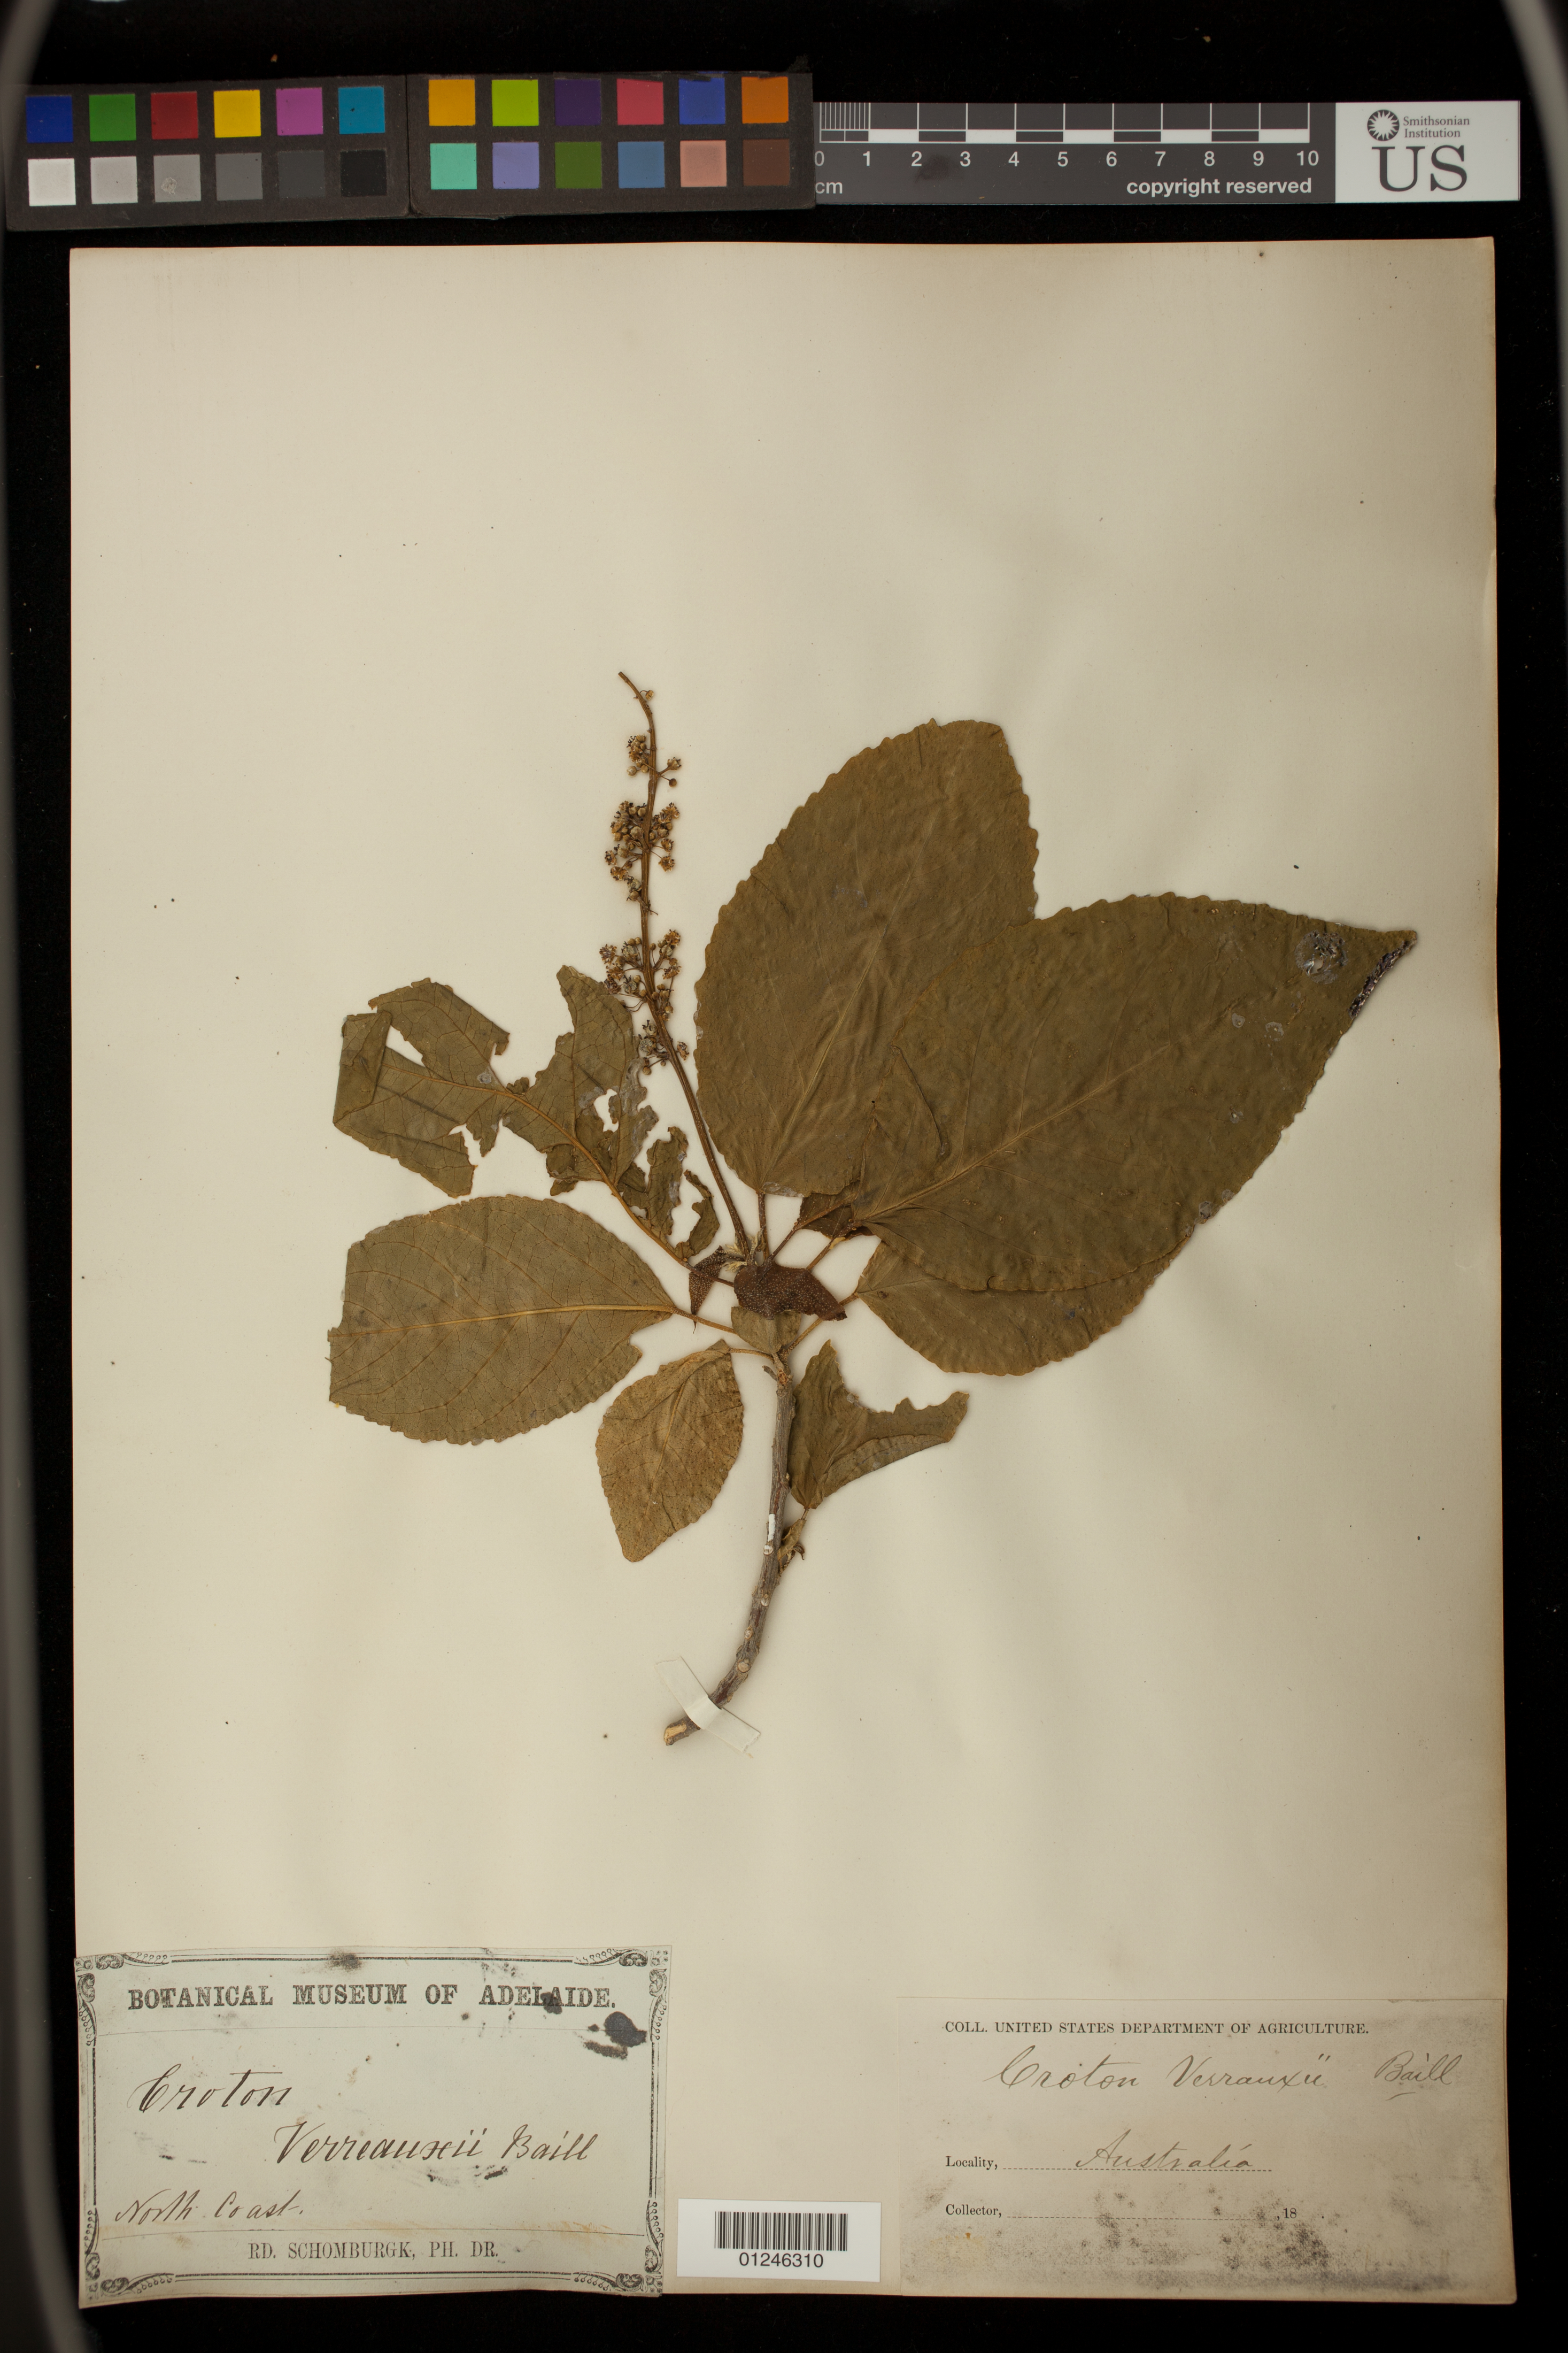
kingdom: Plantae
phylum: Tracheophyta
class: Magnoliopsida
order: Malpighiales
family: Euphorbiaceae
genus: Croton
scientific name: Croton verreauxii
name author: Baill.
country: Australia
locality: North coast